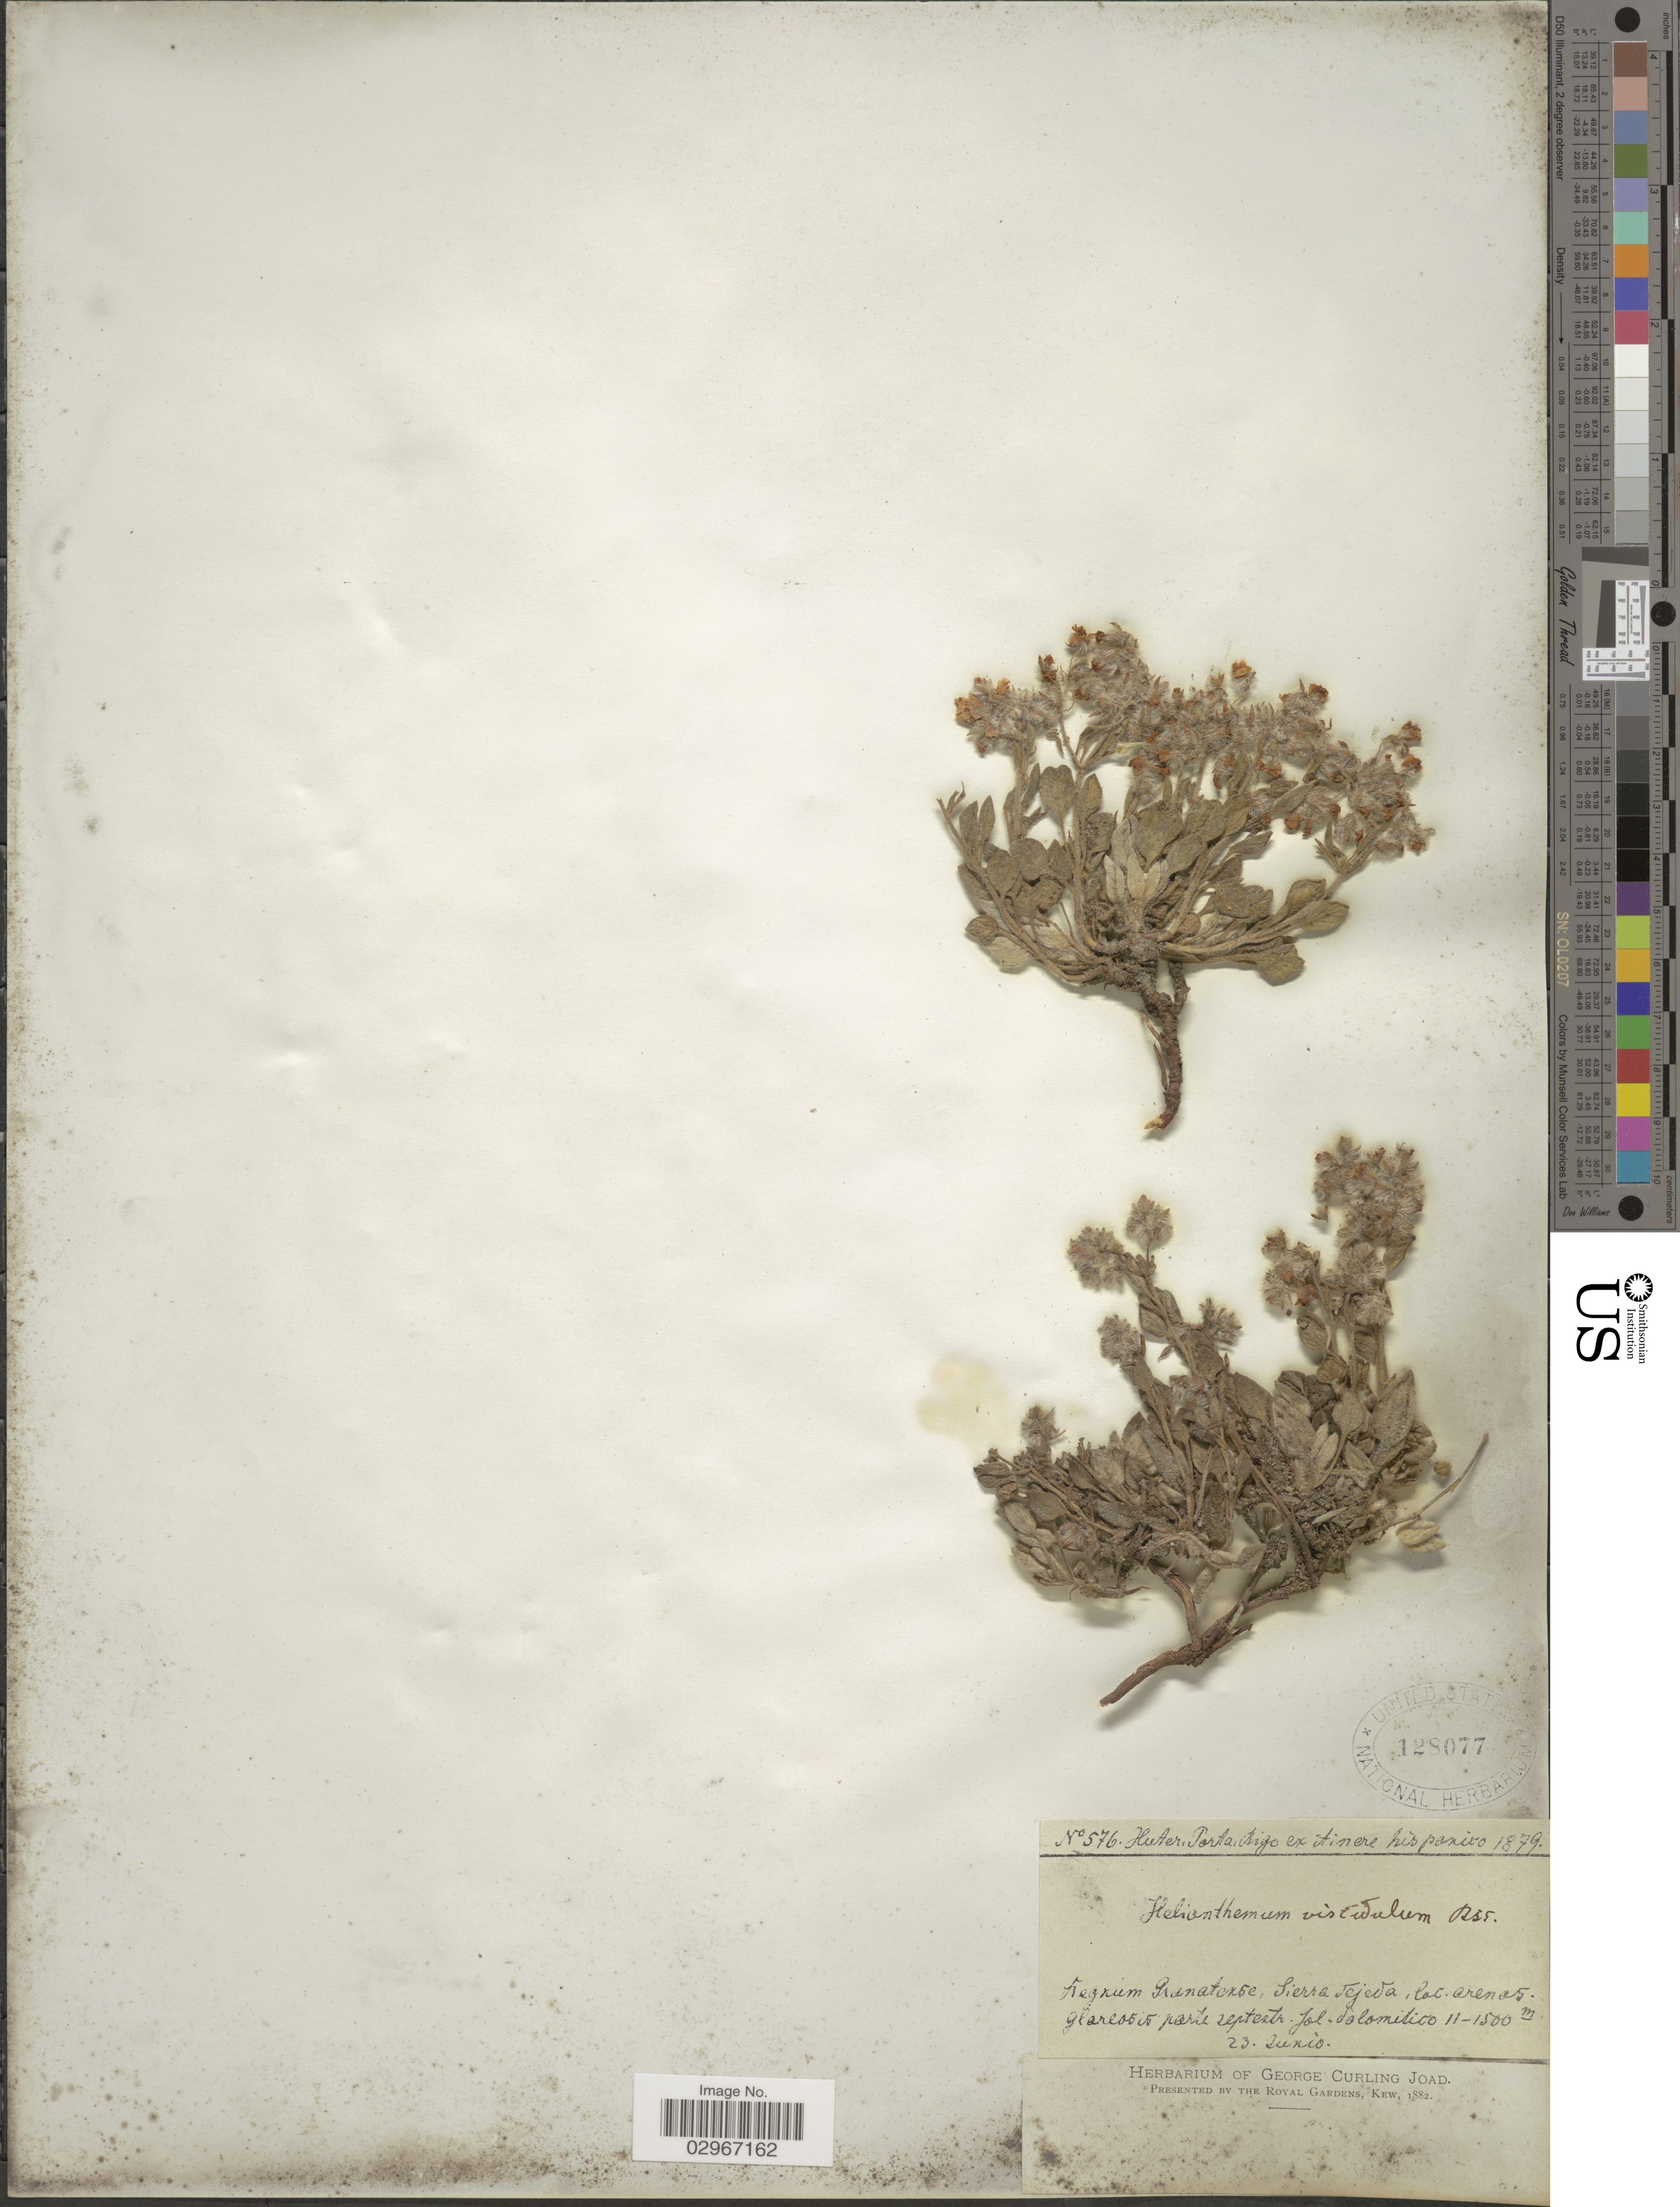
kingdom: Plantae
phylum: Tracheophyta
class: Magnoliopsida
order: Malvales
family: Cistaceae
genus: Helianthemum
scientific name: Helianthemum viscidum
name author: Pomel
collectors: -. Huter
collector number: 576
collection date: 1879-06-23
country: Spain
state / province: Andalucia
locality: Regnum Granatense, Sierra Tejeda, loc. arenas, glareosis parte septentr.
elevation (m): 1100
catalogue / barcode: US 128077